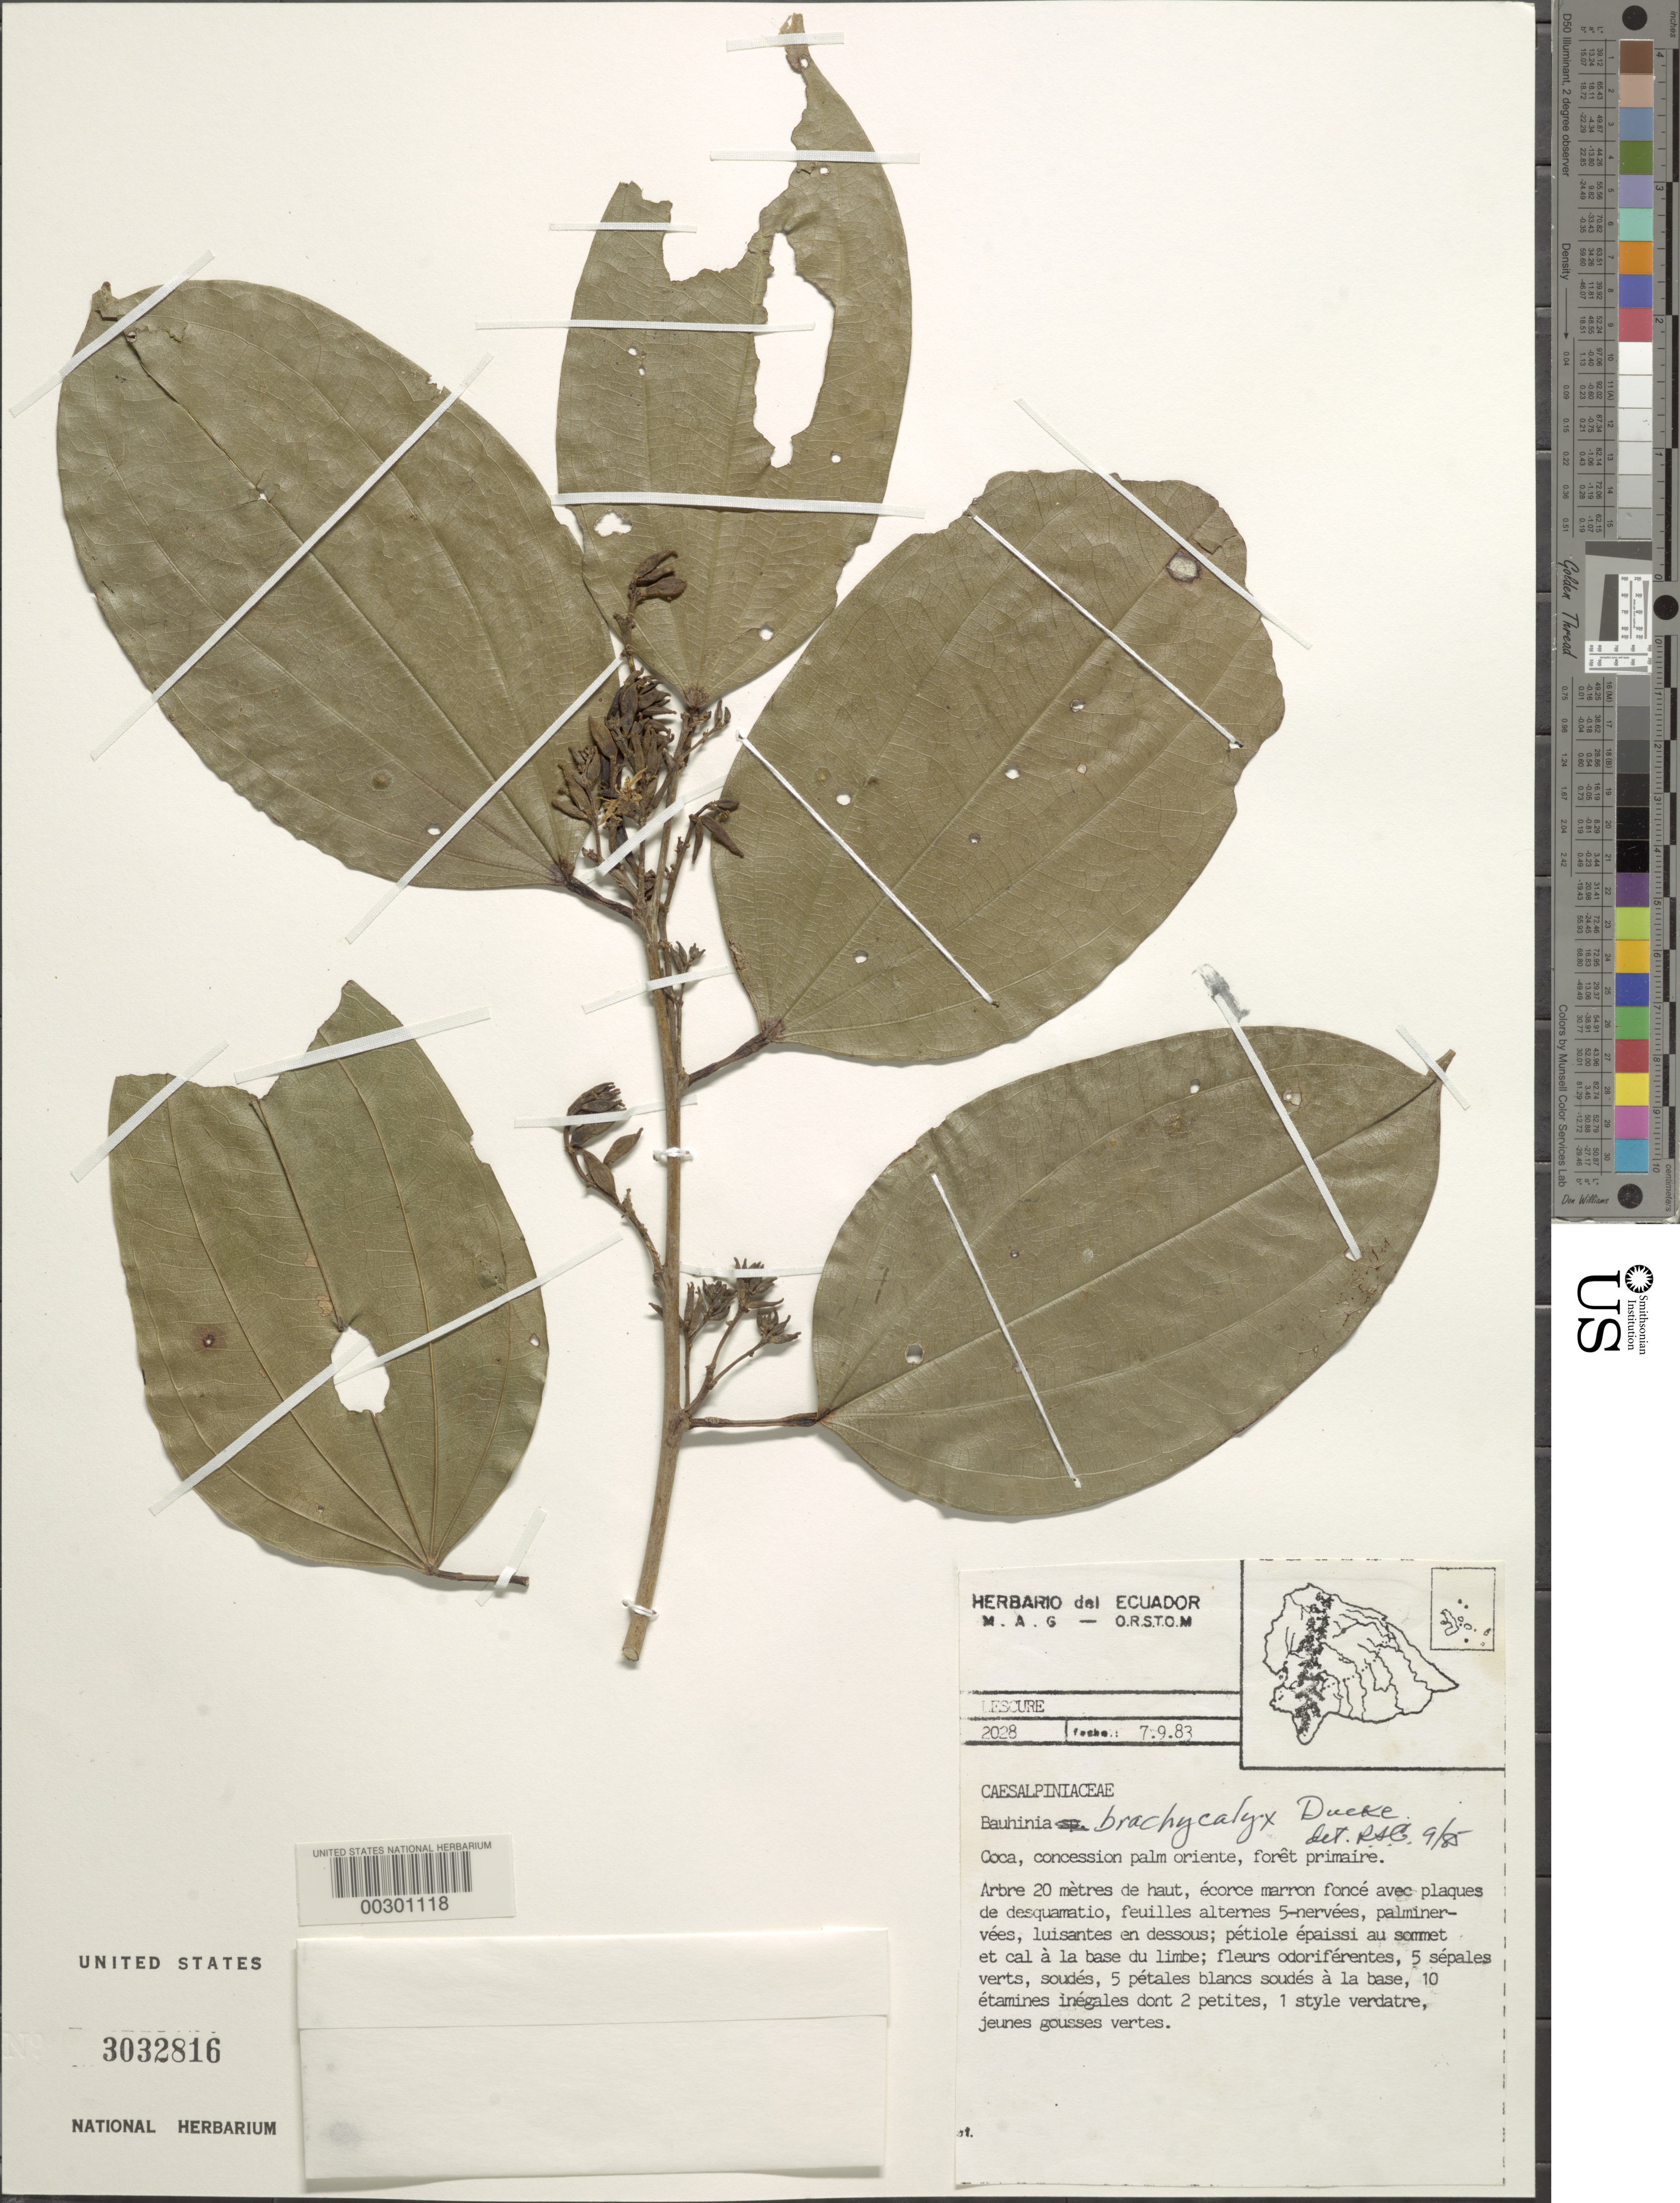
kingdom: Plantae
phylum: Tracheophyta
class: Magnoliopsida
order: Fabales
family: Fabaceae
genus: Bauhinia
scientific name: Bauhinia brachycalyx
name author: Ducke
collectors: -. Lescure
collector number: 2028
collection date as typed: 07 Sep 1983 or 09 Jul 1983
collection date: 1983-07-09 or 1983-09-07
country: Ecuador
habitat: Primary forest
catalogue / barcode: US 3032816